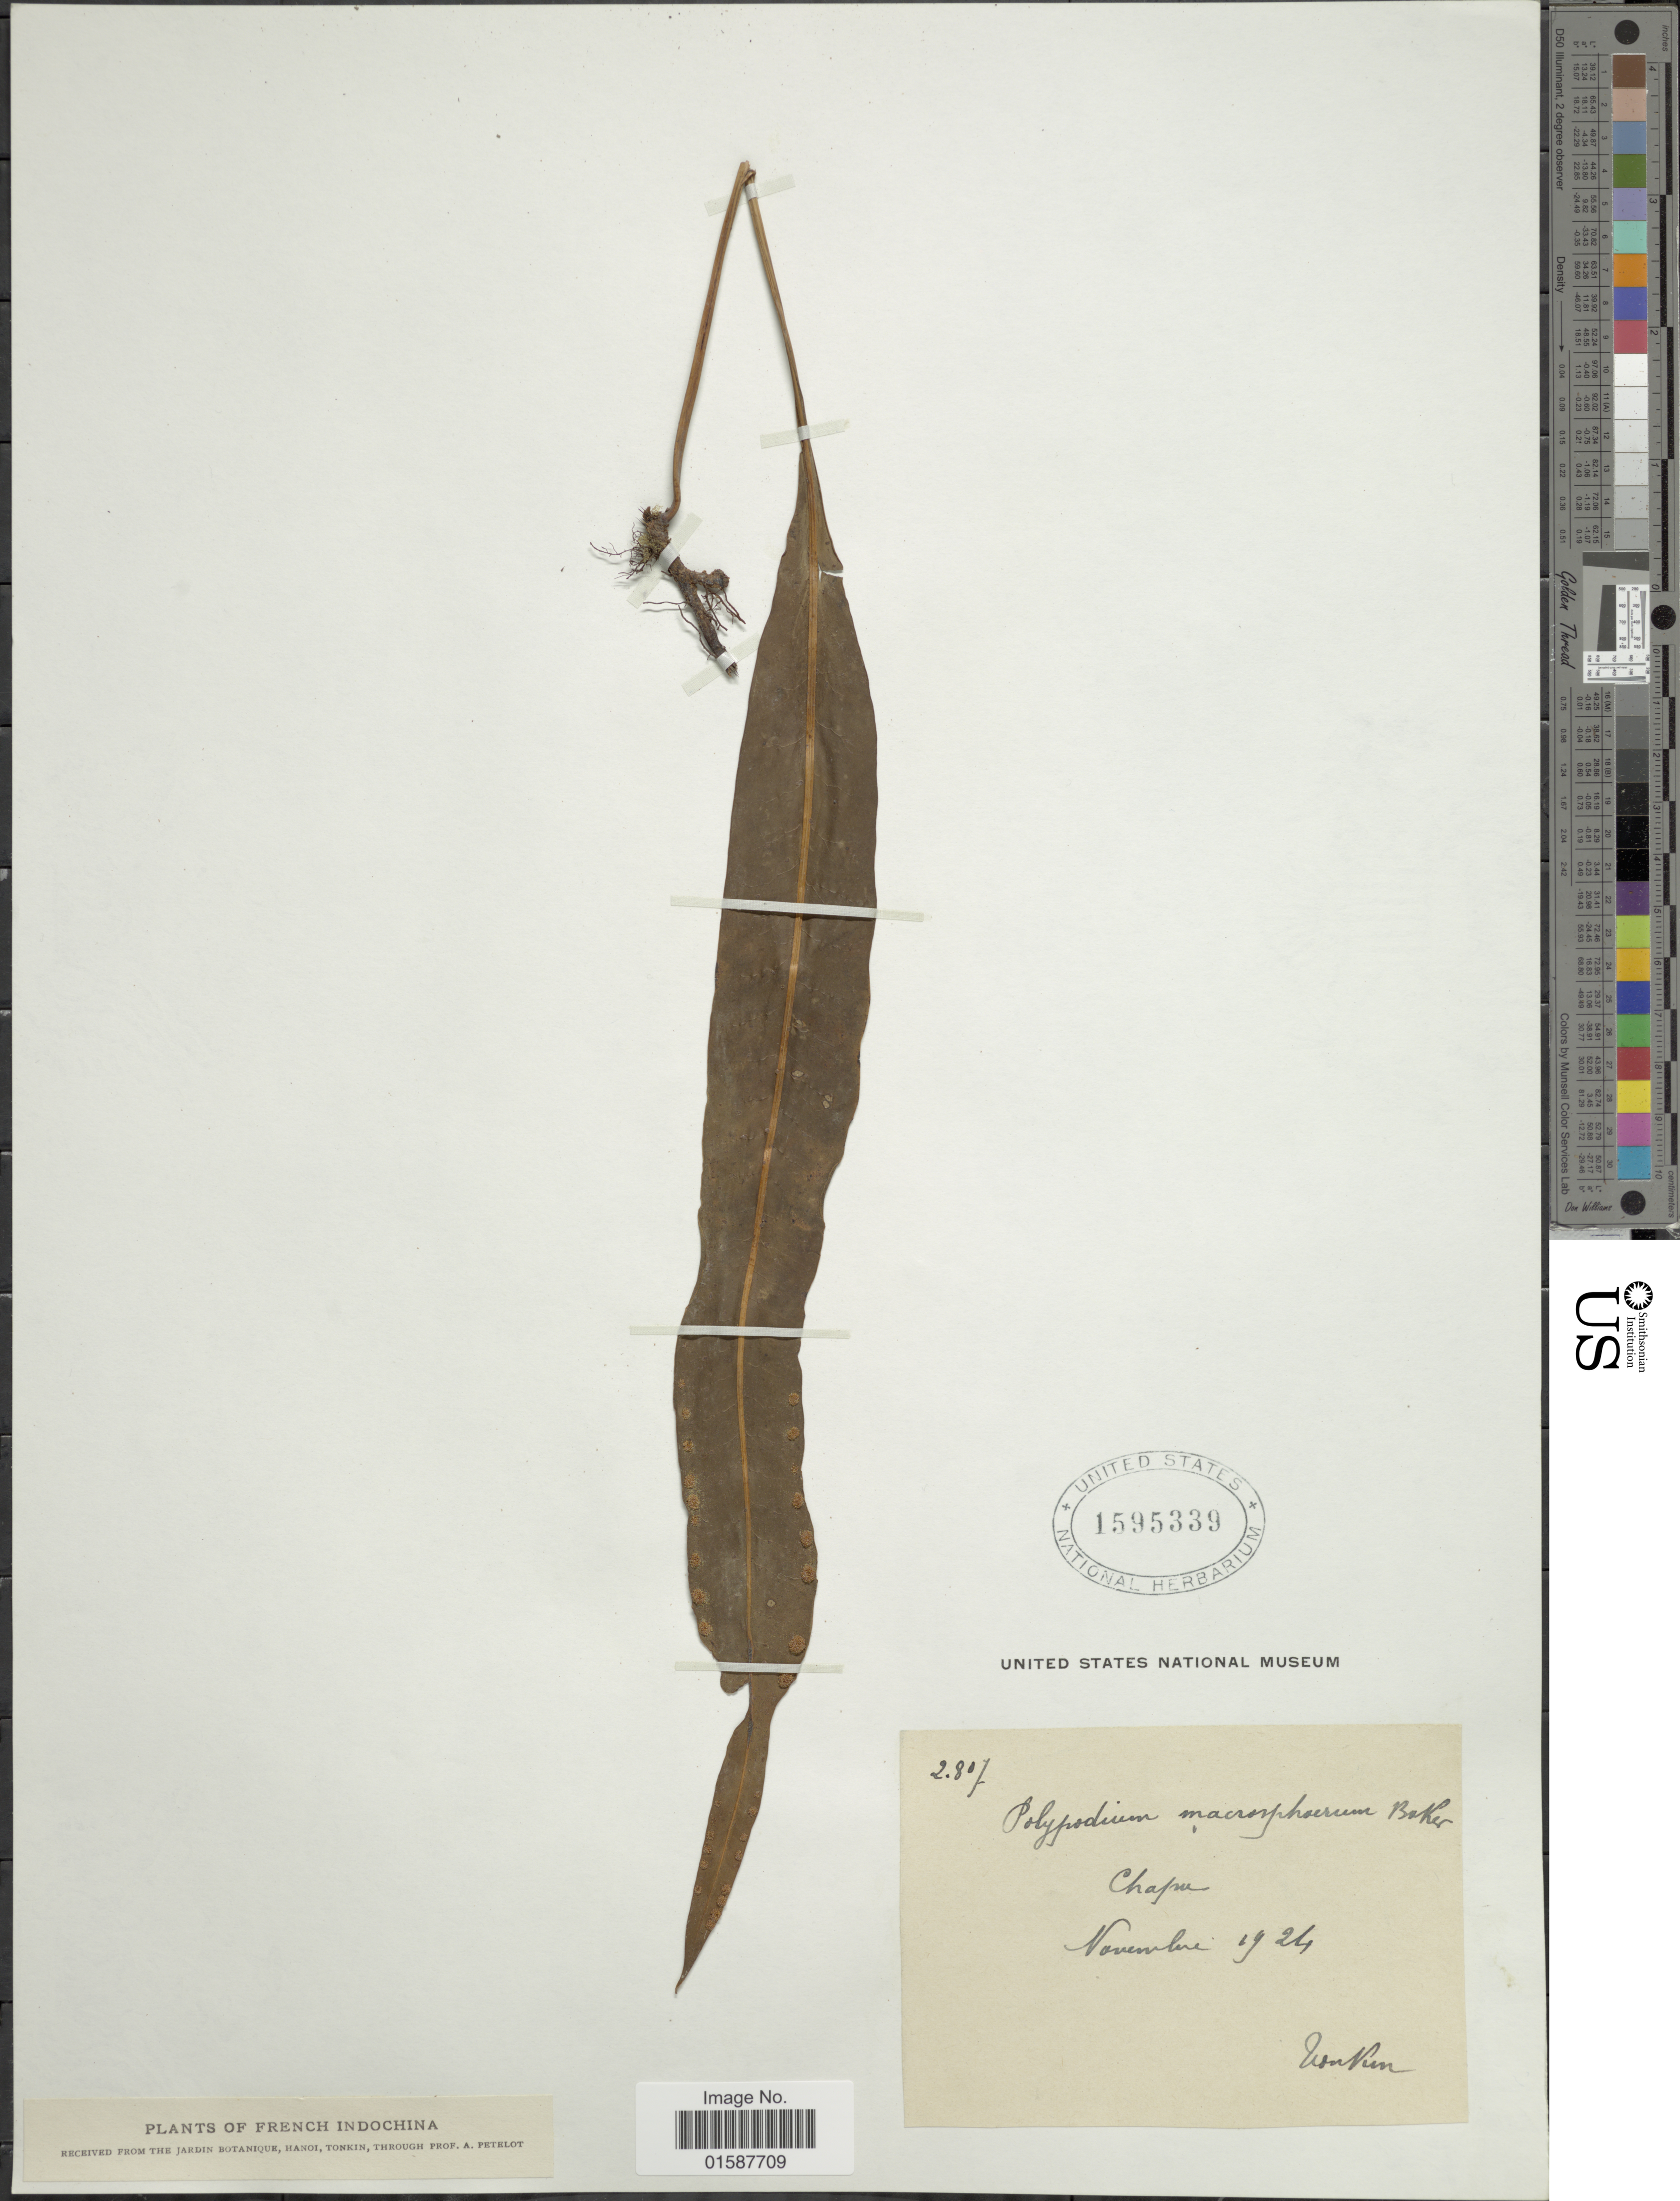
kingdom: Plantae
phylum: Tracheophyta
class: Polypodiopsida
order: Polypodiales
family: Polypodiaceae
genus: Lepisorus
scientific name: Lepisorus macrosphaerus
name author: (Baker) Ching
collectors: A. Petelot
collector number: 2807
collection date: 1924-11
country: Vietnam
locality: Tonkin. Chapu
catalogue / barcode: US 1595339